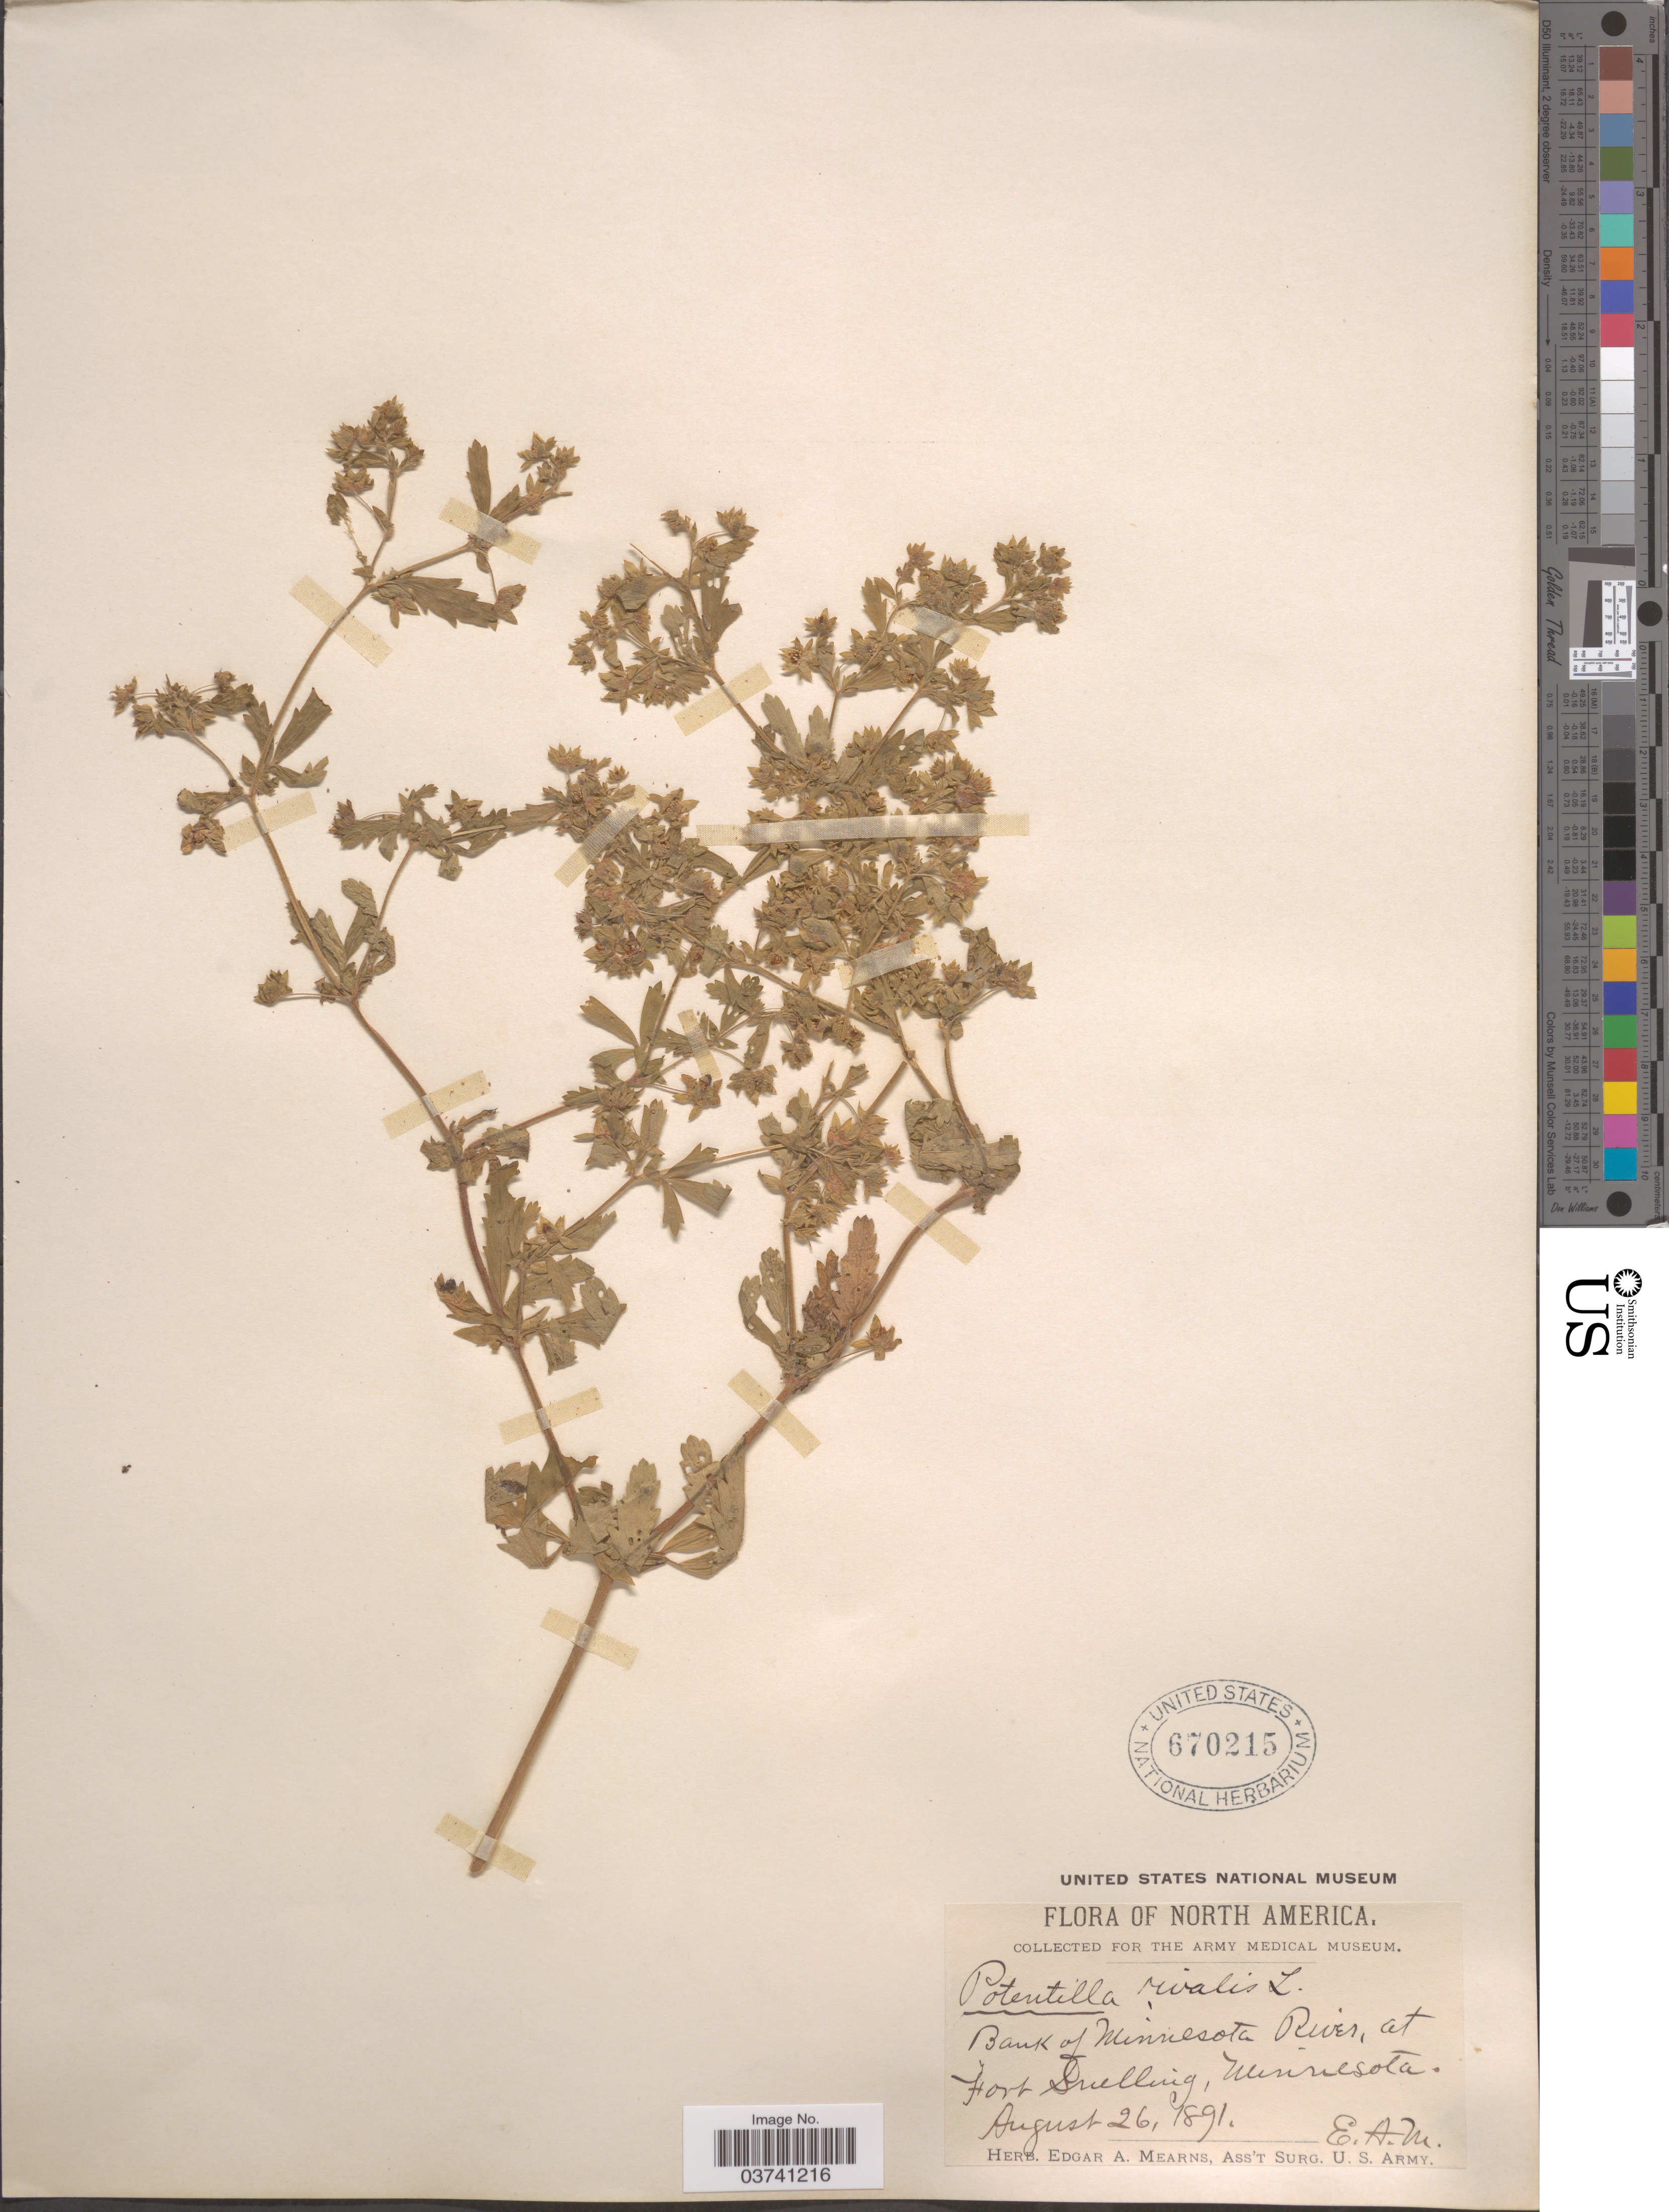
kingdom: Plantae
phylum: Tracheophyta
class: Magnoliopsida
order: Rosales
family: Rosaceae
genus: Potentilla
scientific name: Potentilla rivalis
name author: Nutt.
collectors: ex herb. Edgar A. Mearns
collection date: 1891-08-26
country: United States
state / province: Minnesota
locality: Bank of Minnesota River, at Fort Snelling.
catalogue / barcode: US 670215